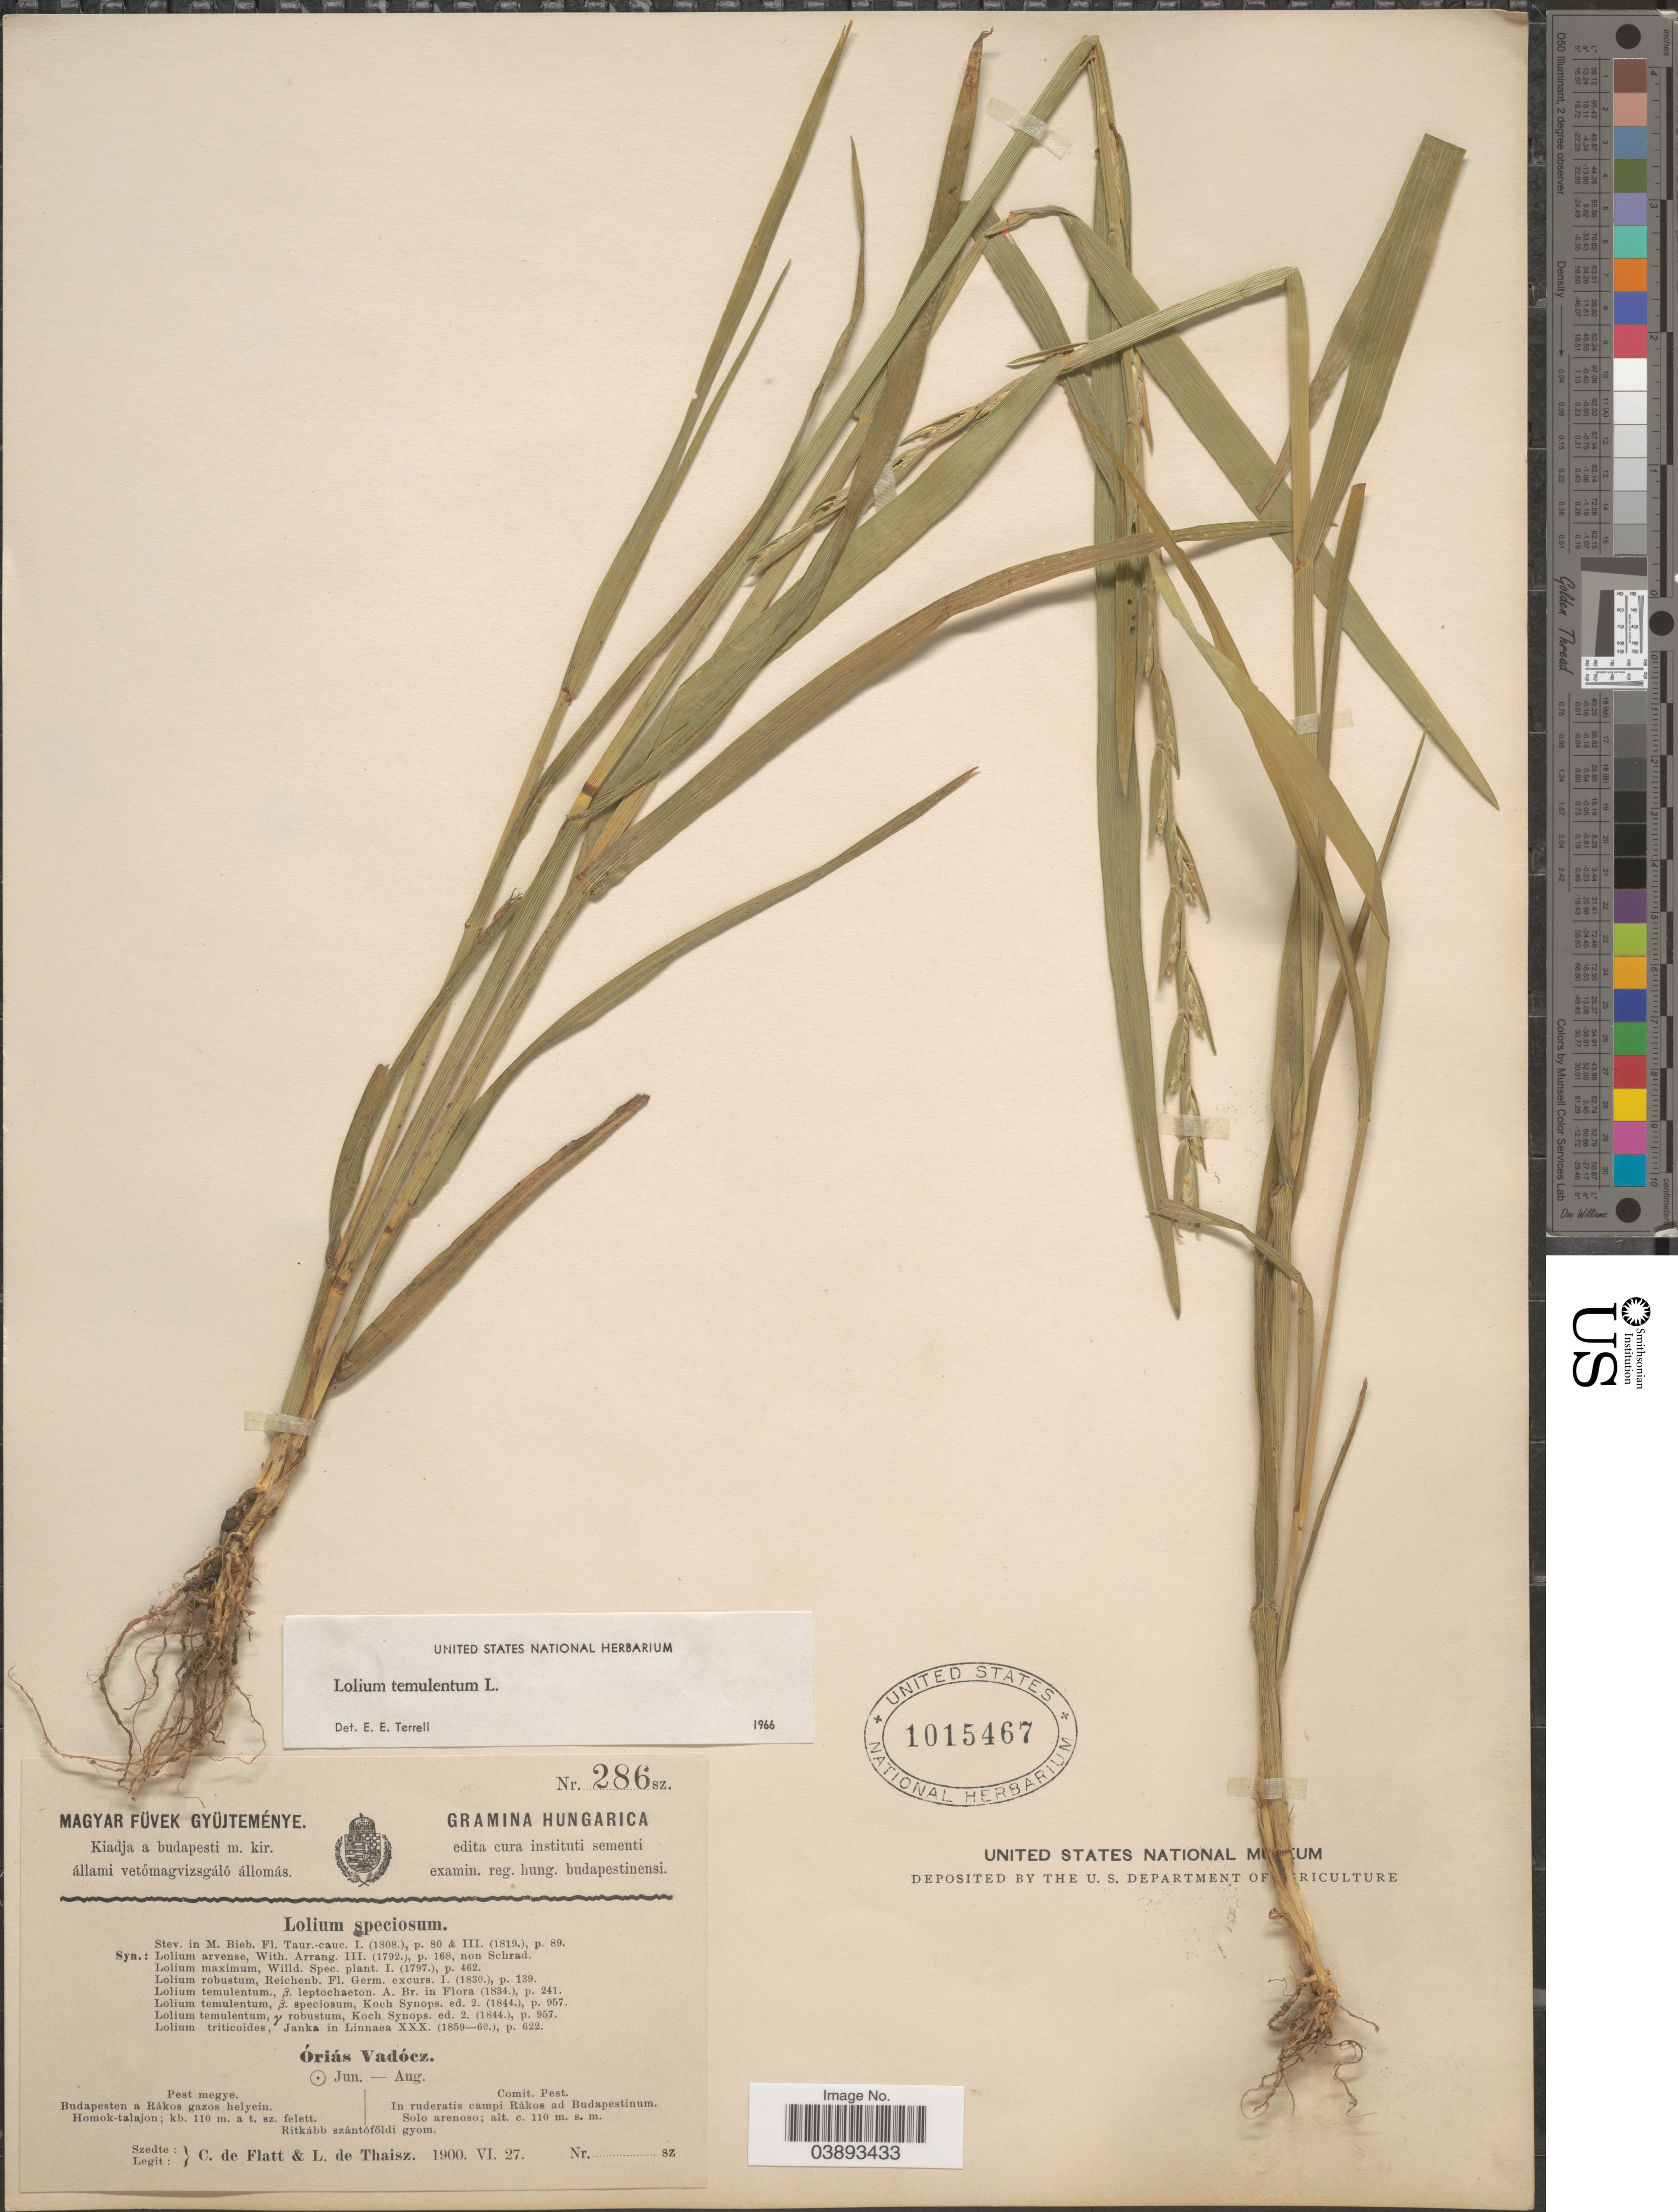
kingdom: Plantae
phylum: Tracheophyta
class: Liliopsida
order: Poales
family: Poaceae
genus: Lolium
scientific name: Lolium temulentum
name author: L.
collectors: C. de Flatt & L. Thaisz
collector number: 286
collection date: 1900-06-27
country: Hungary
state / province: Pest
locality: Comit. Pest. In ruderatis campi Rákos ad Budapestinum.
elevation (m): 110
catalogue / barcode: US 1015467